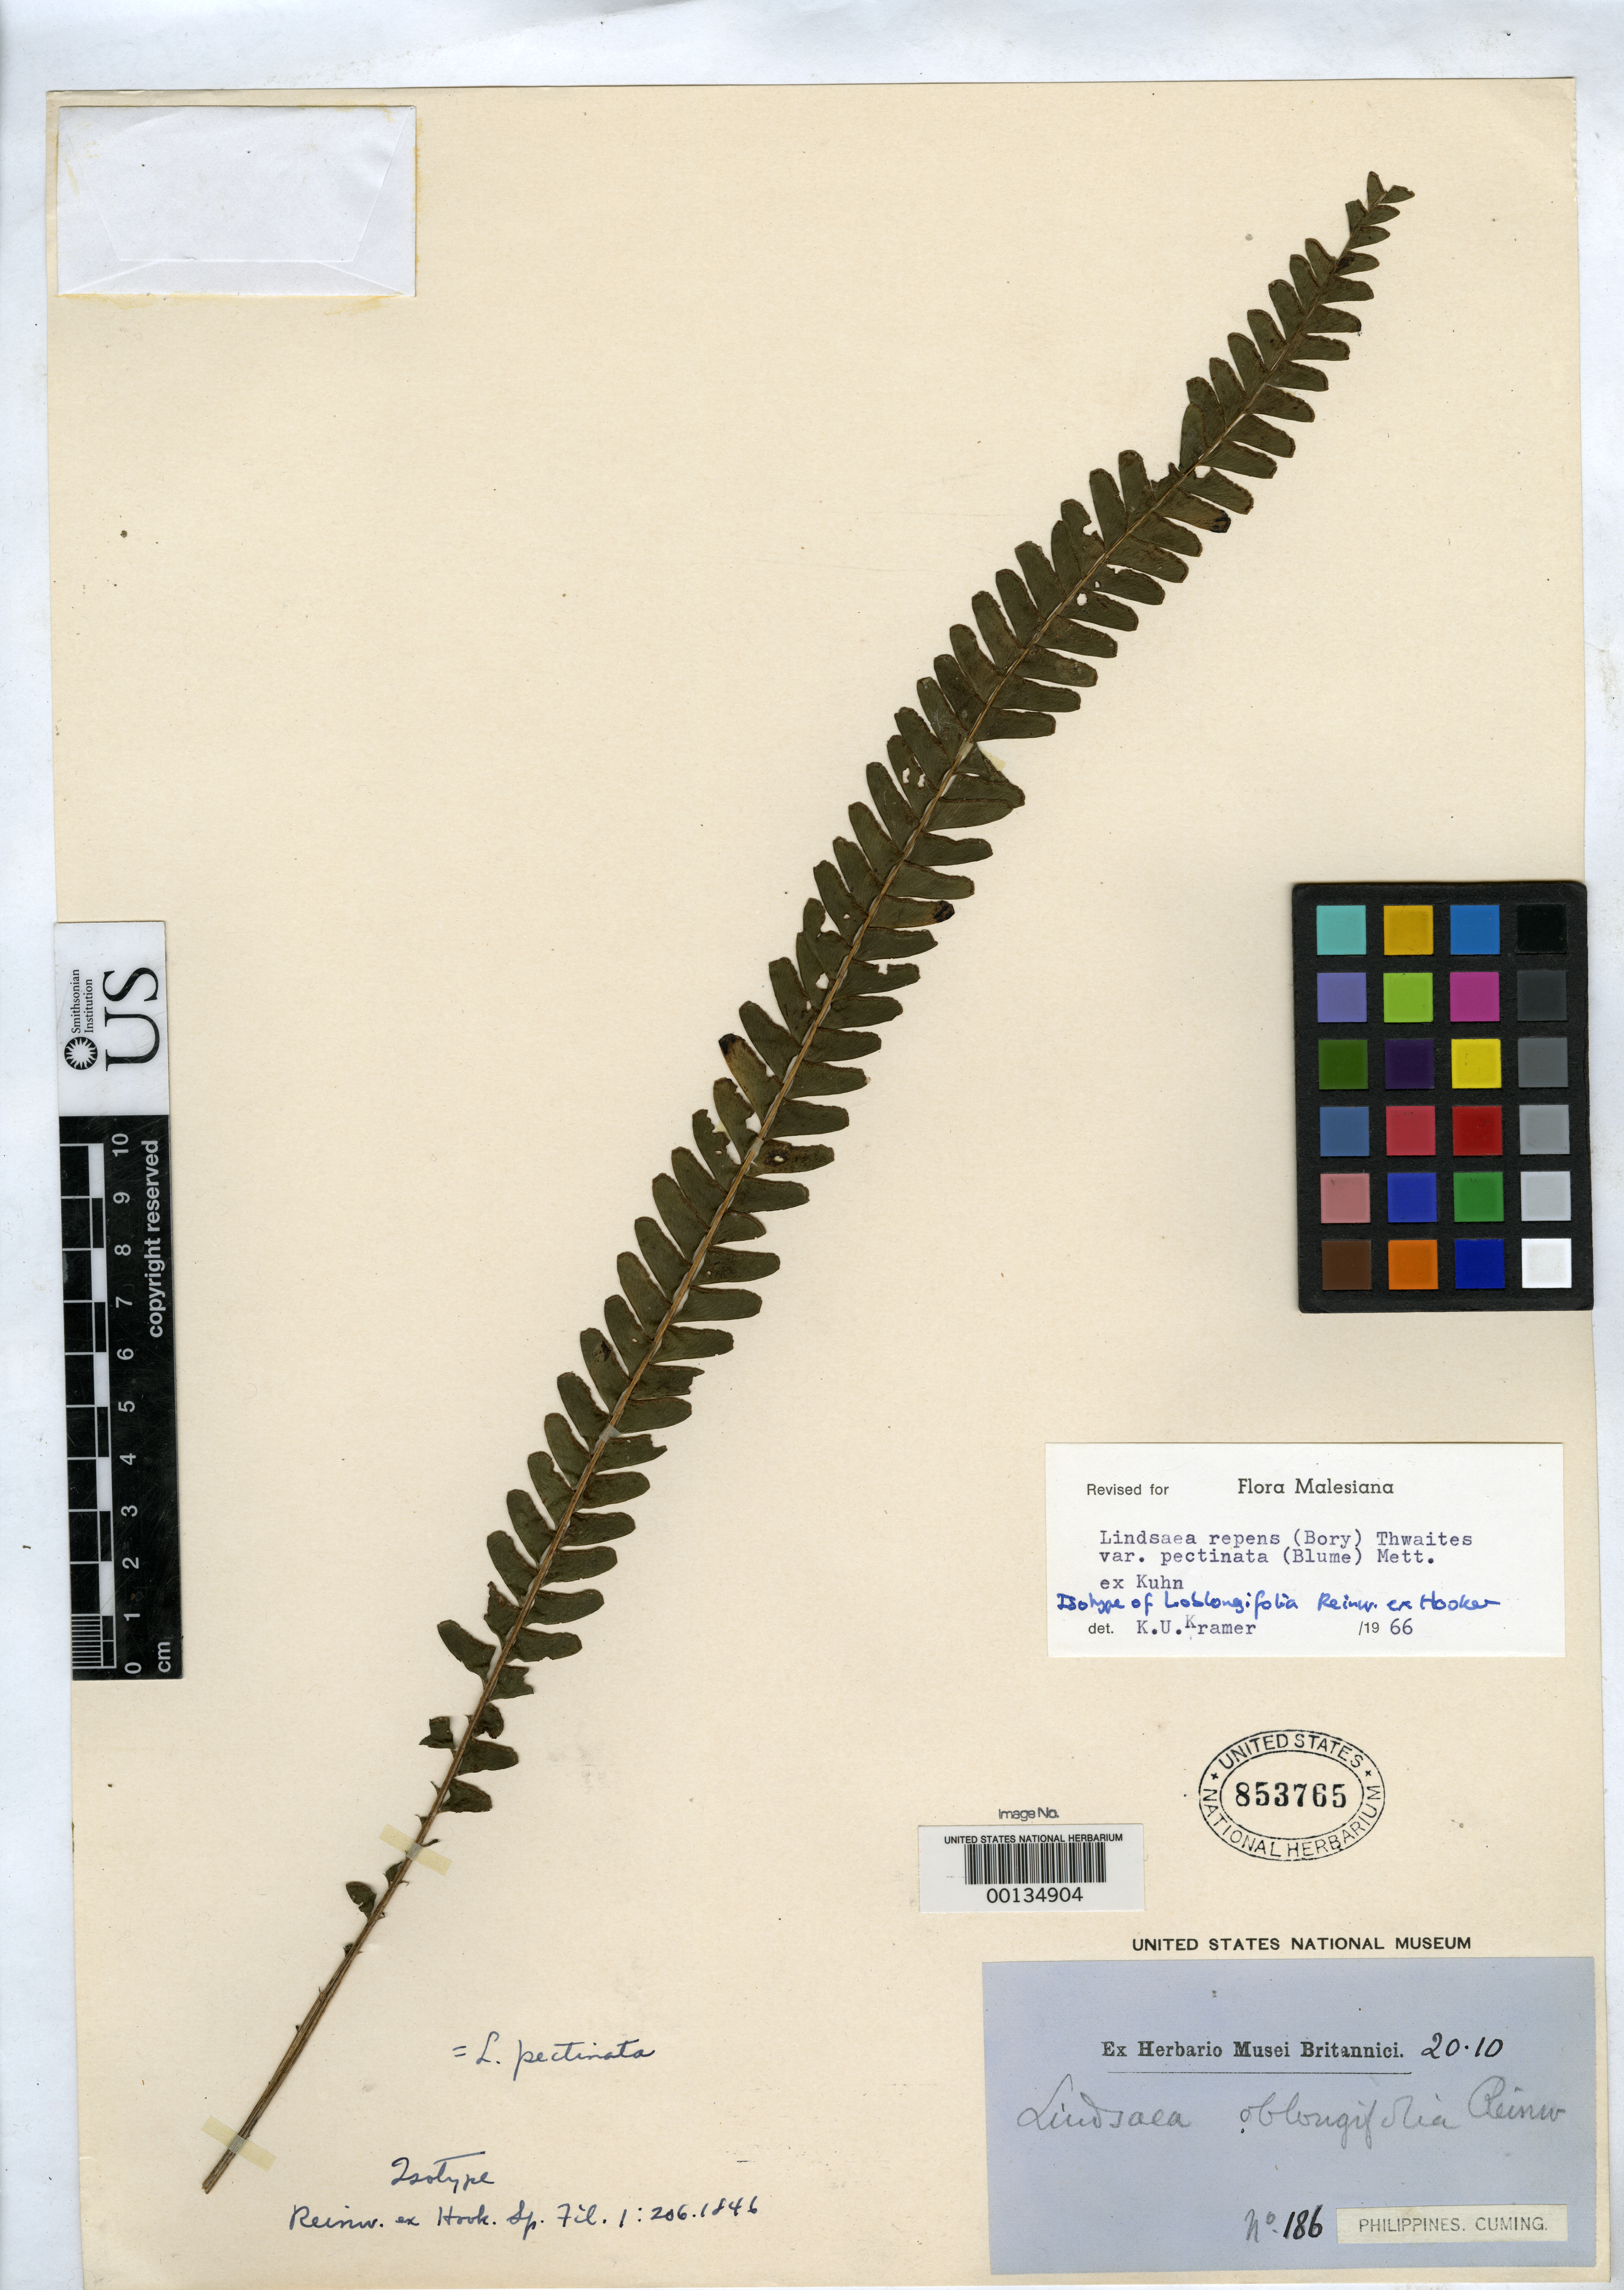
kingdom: Plantae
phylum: Tracheophyta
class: Polypodiopsida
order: Polypodiales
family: Lindsaeaceae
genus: Lindsaea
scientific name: Lindsaea oblongifolia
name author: Reinwardt ex Hook.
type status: Isotype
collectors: H. Cuming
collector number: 186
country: Philippines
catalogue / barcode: US 853765